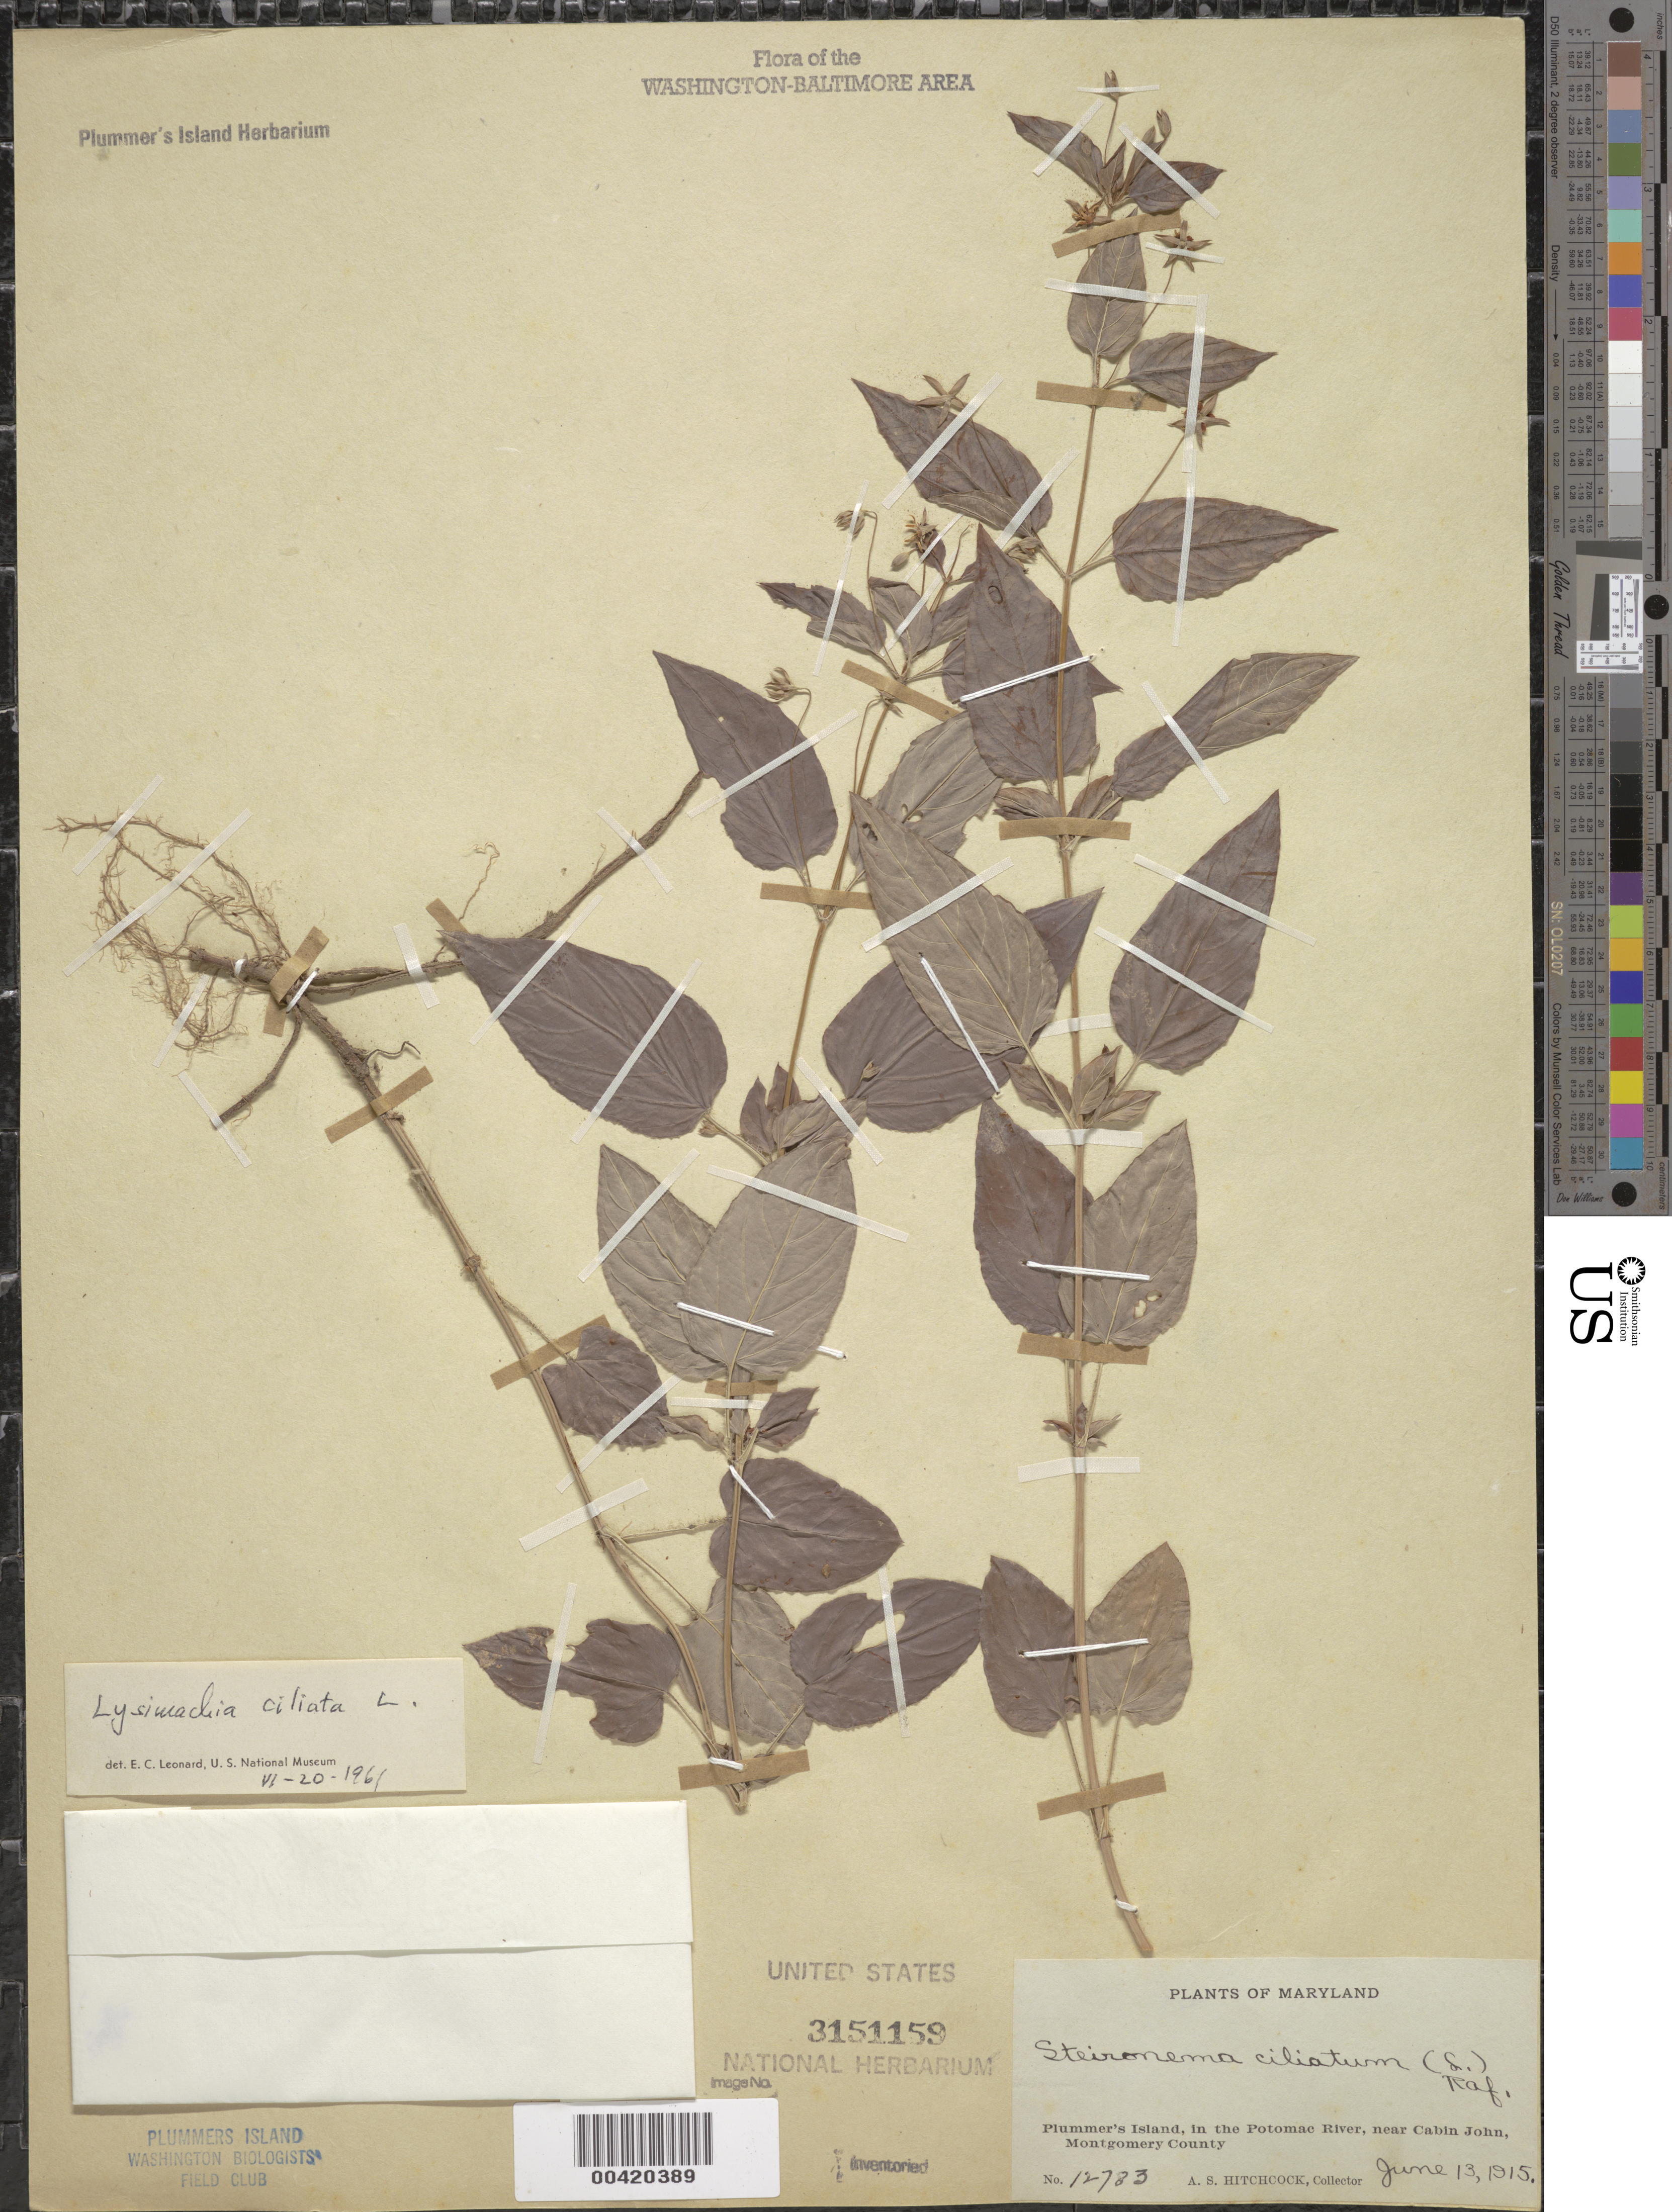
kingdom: Plantae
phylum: Tracheophyta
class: Magnoliopsida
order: Ericales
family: Primulaceae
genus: Lysimachia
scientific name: Lysimachia ciliata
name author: L.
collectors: A. S. Hitchcock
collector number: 12783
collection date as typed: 13 Jun 1915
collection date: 1915-06-13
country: United States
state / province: Maryland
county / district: Montgomery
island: Plummers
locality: Plummer's Island C. & O. Canal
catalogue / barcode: US 3151159